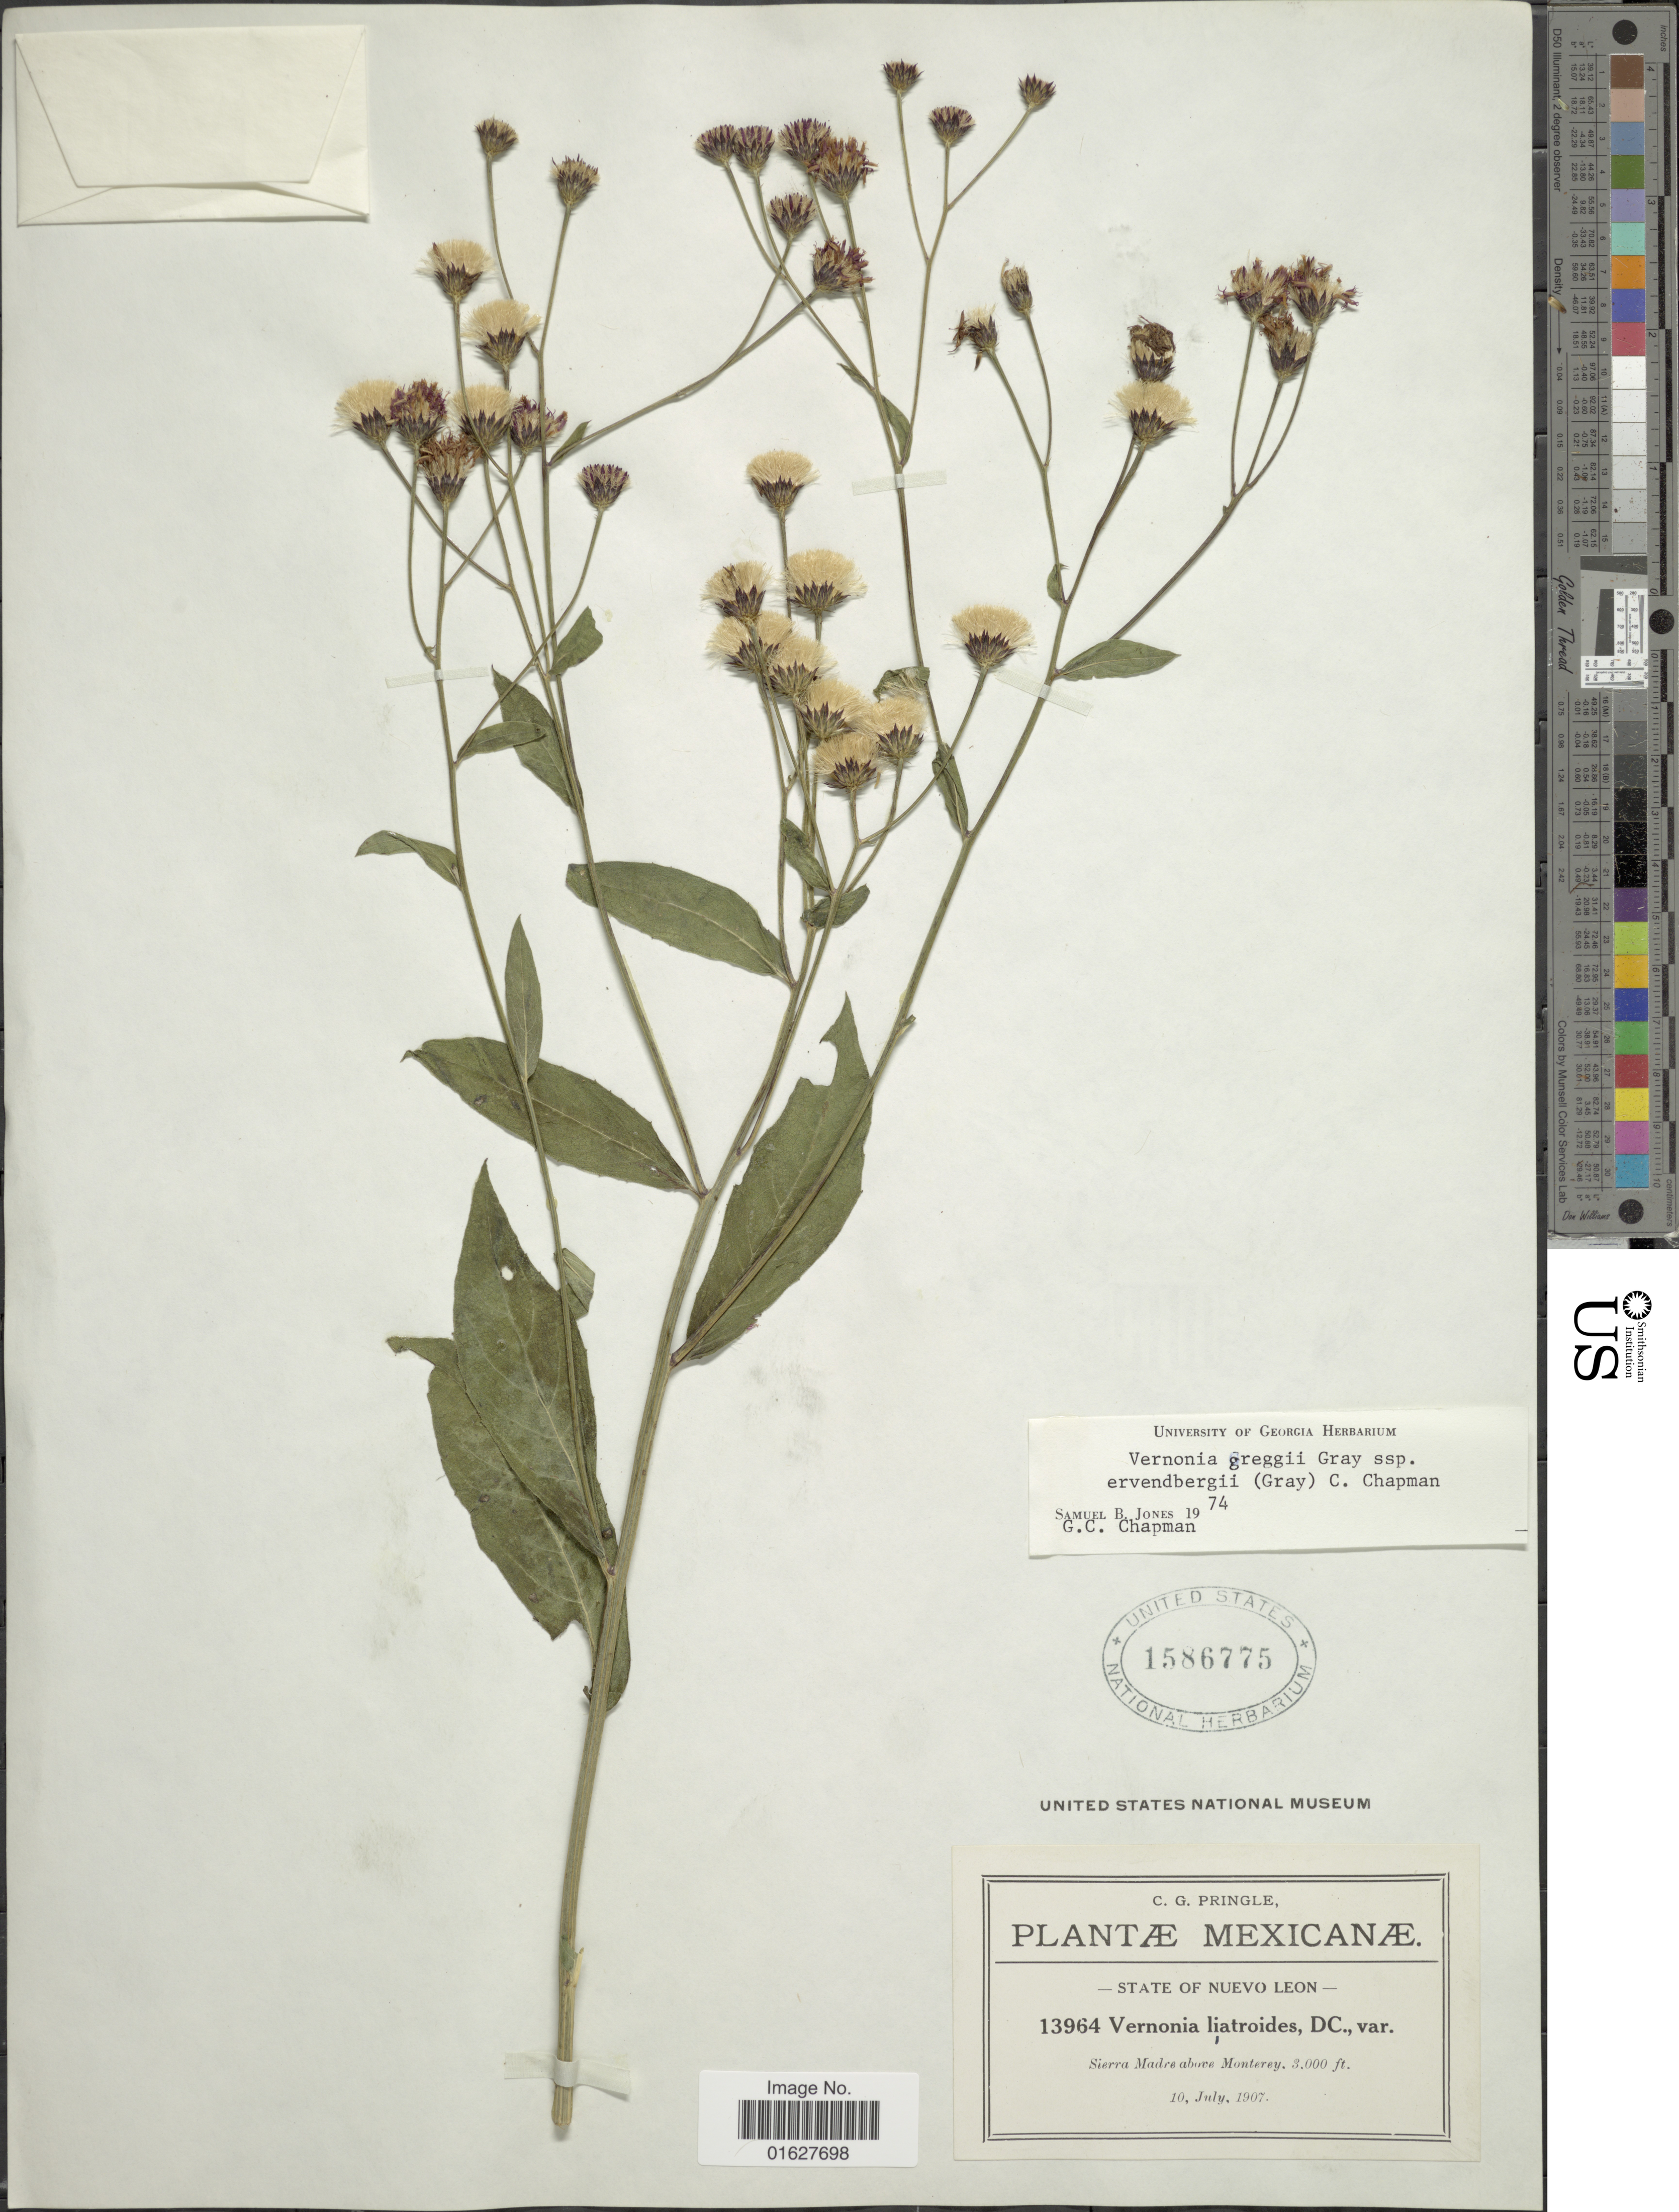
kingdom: Plantae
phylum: Tracheophyta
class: Magnoliopsida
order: Asterales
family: Asteraceae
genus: Vernonia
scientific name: Vernonia greggii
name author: A. Gray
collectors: C. G. Pringle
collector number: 13964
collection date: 1907-07-10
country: Mexico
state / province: Nuevo León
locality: Mexicanae. State of Nuevo Leon. Sierra Madre above Monterey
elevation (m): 914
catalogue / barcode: US 1586775